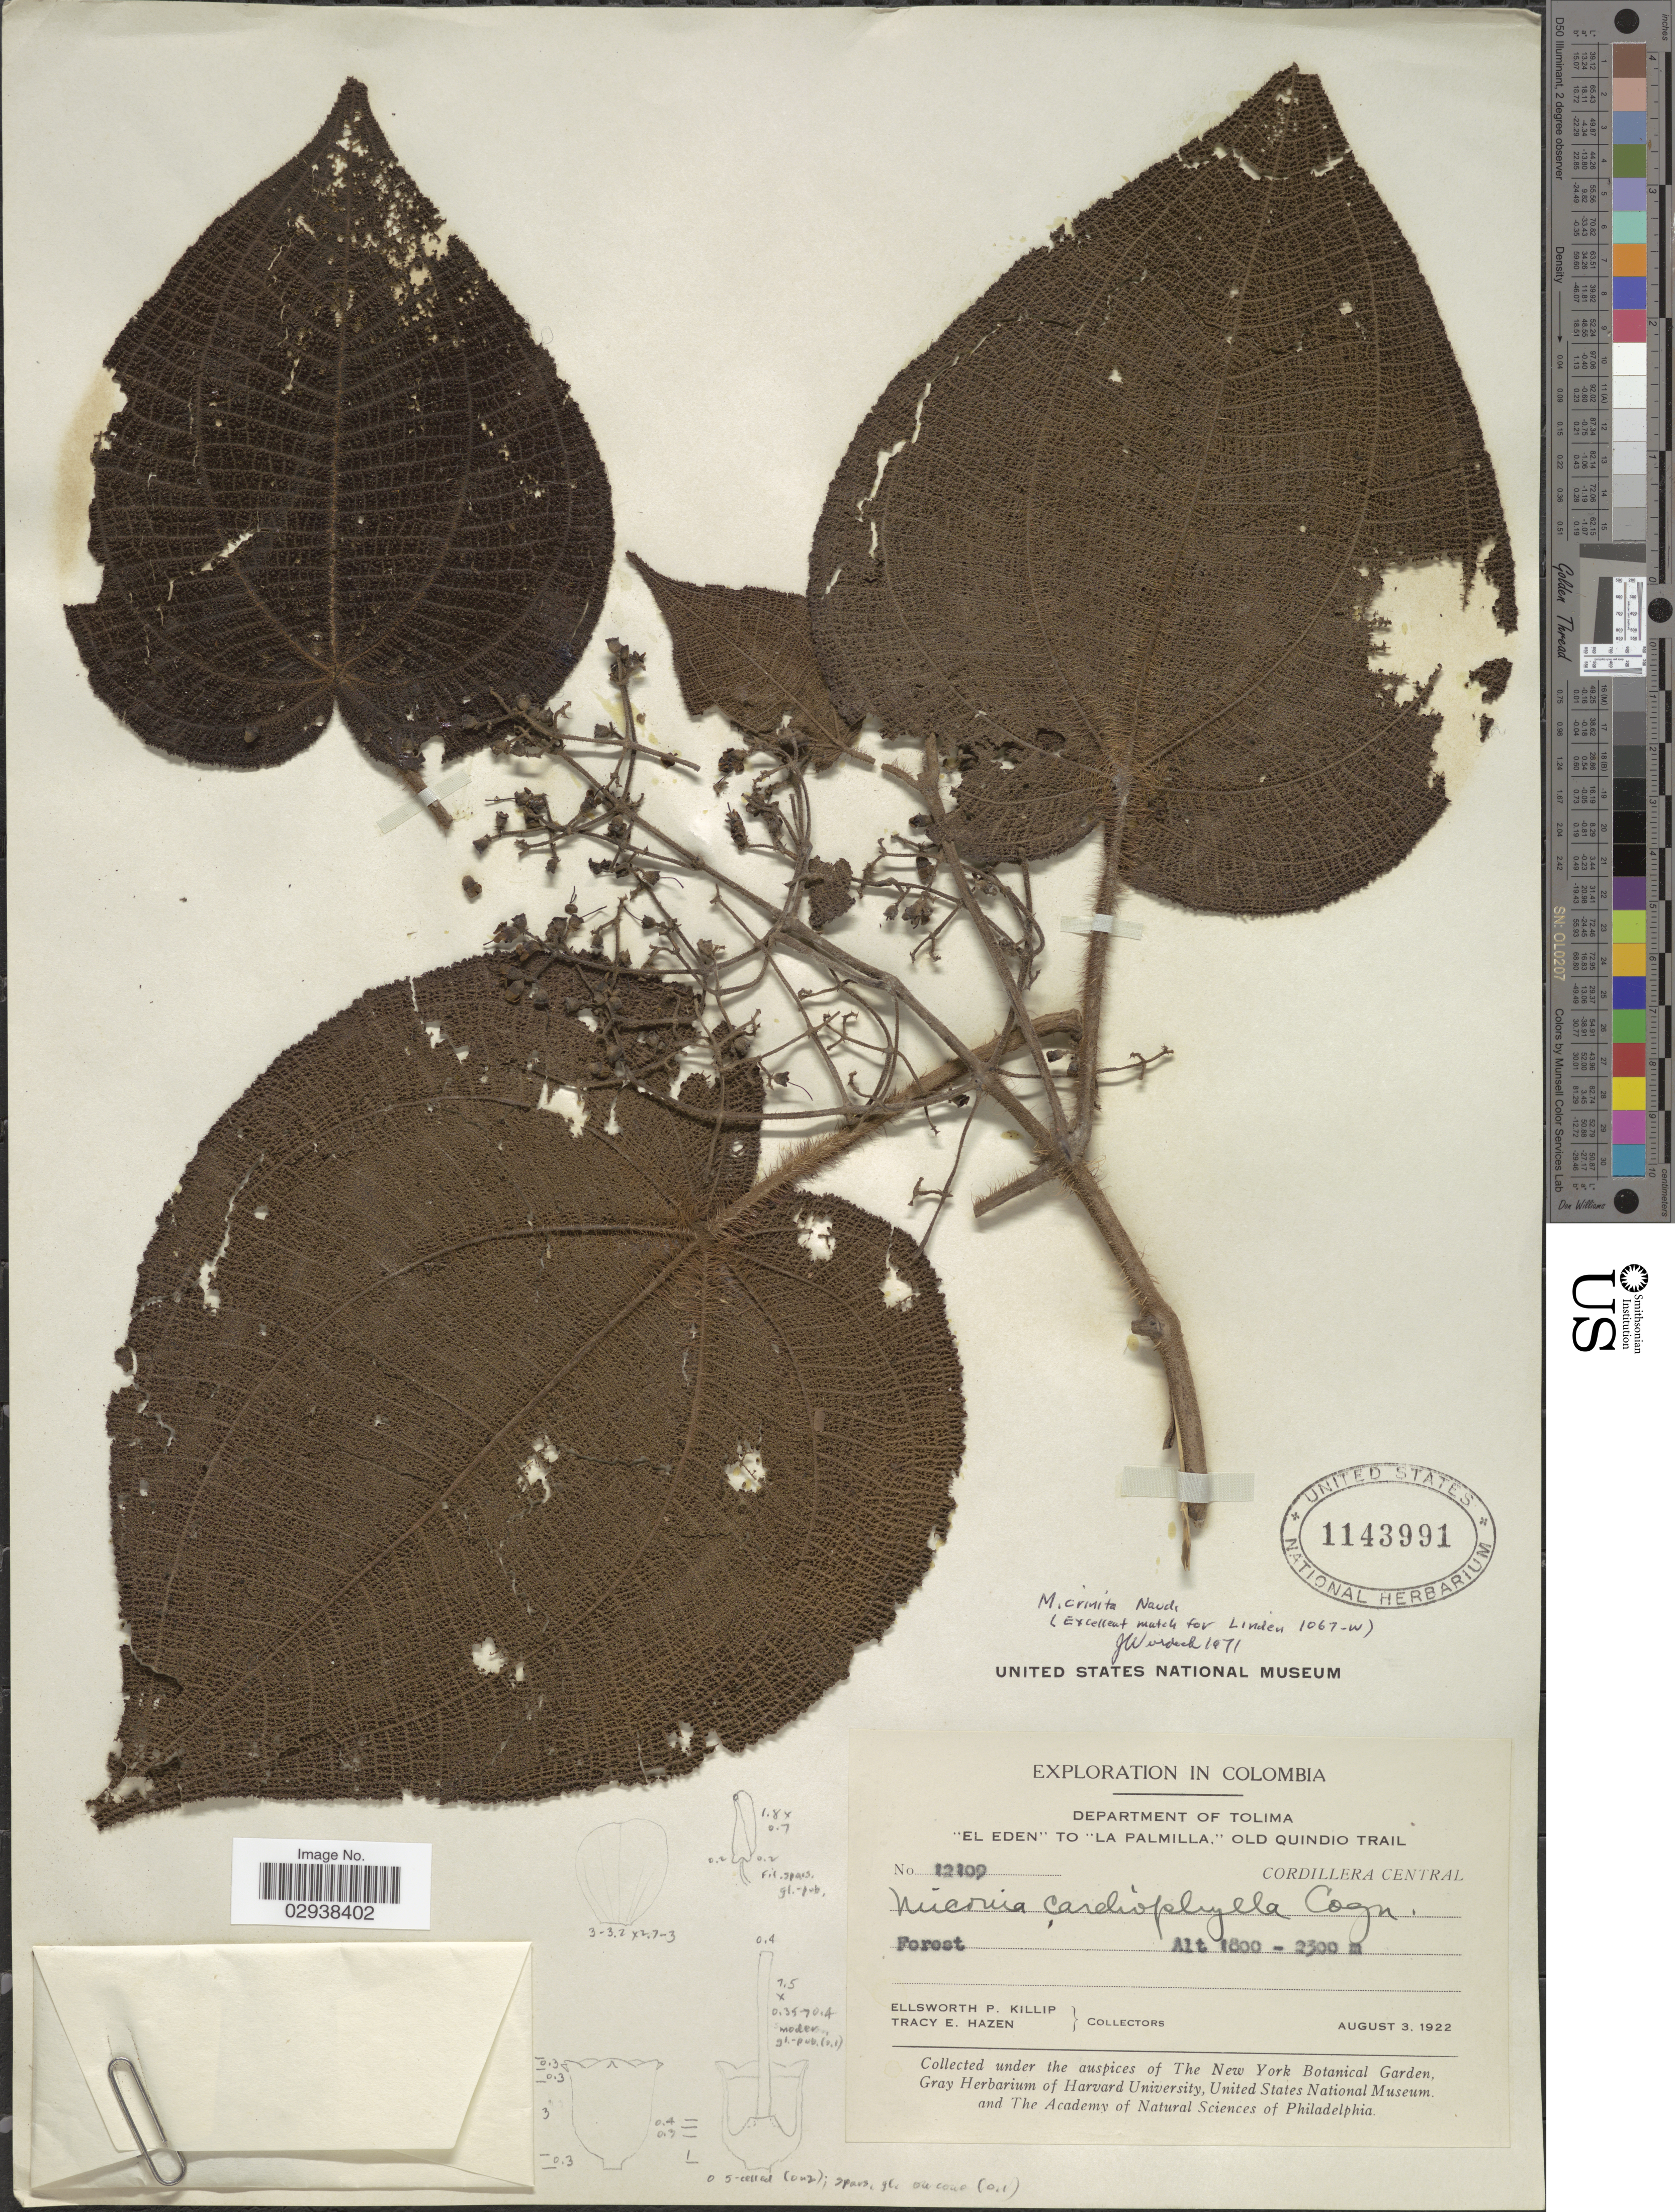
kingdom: Plantae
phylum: Tracheophyta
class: Magnoliopsida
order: Myrtales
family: Melastomataceae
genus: Miconia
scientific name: Miconia crinita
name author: Naudin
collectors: E. P. Killip & T. E. Hazen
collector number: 12109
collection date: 1922-08-03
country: Colombia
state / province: Tolima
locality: Department of Tolima, "El Eden" to "La Palmilla" Old Quindio Trail, Cordillera Central.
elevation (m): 1800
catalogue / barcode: US 1143991